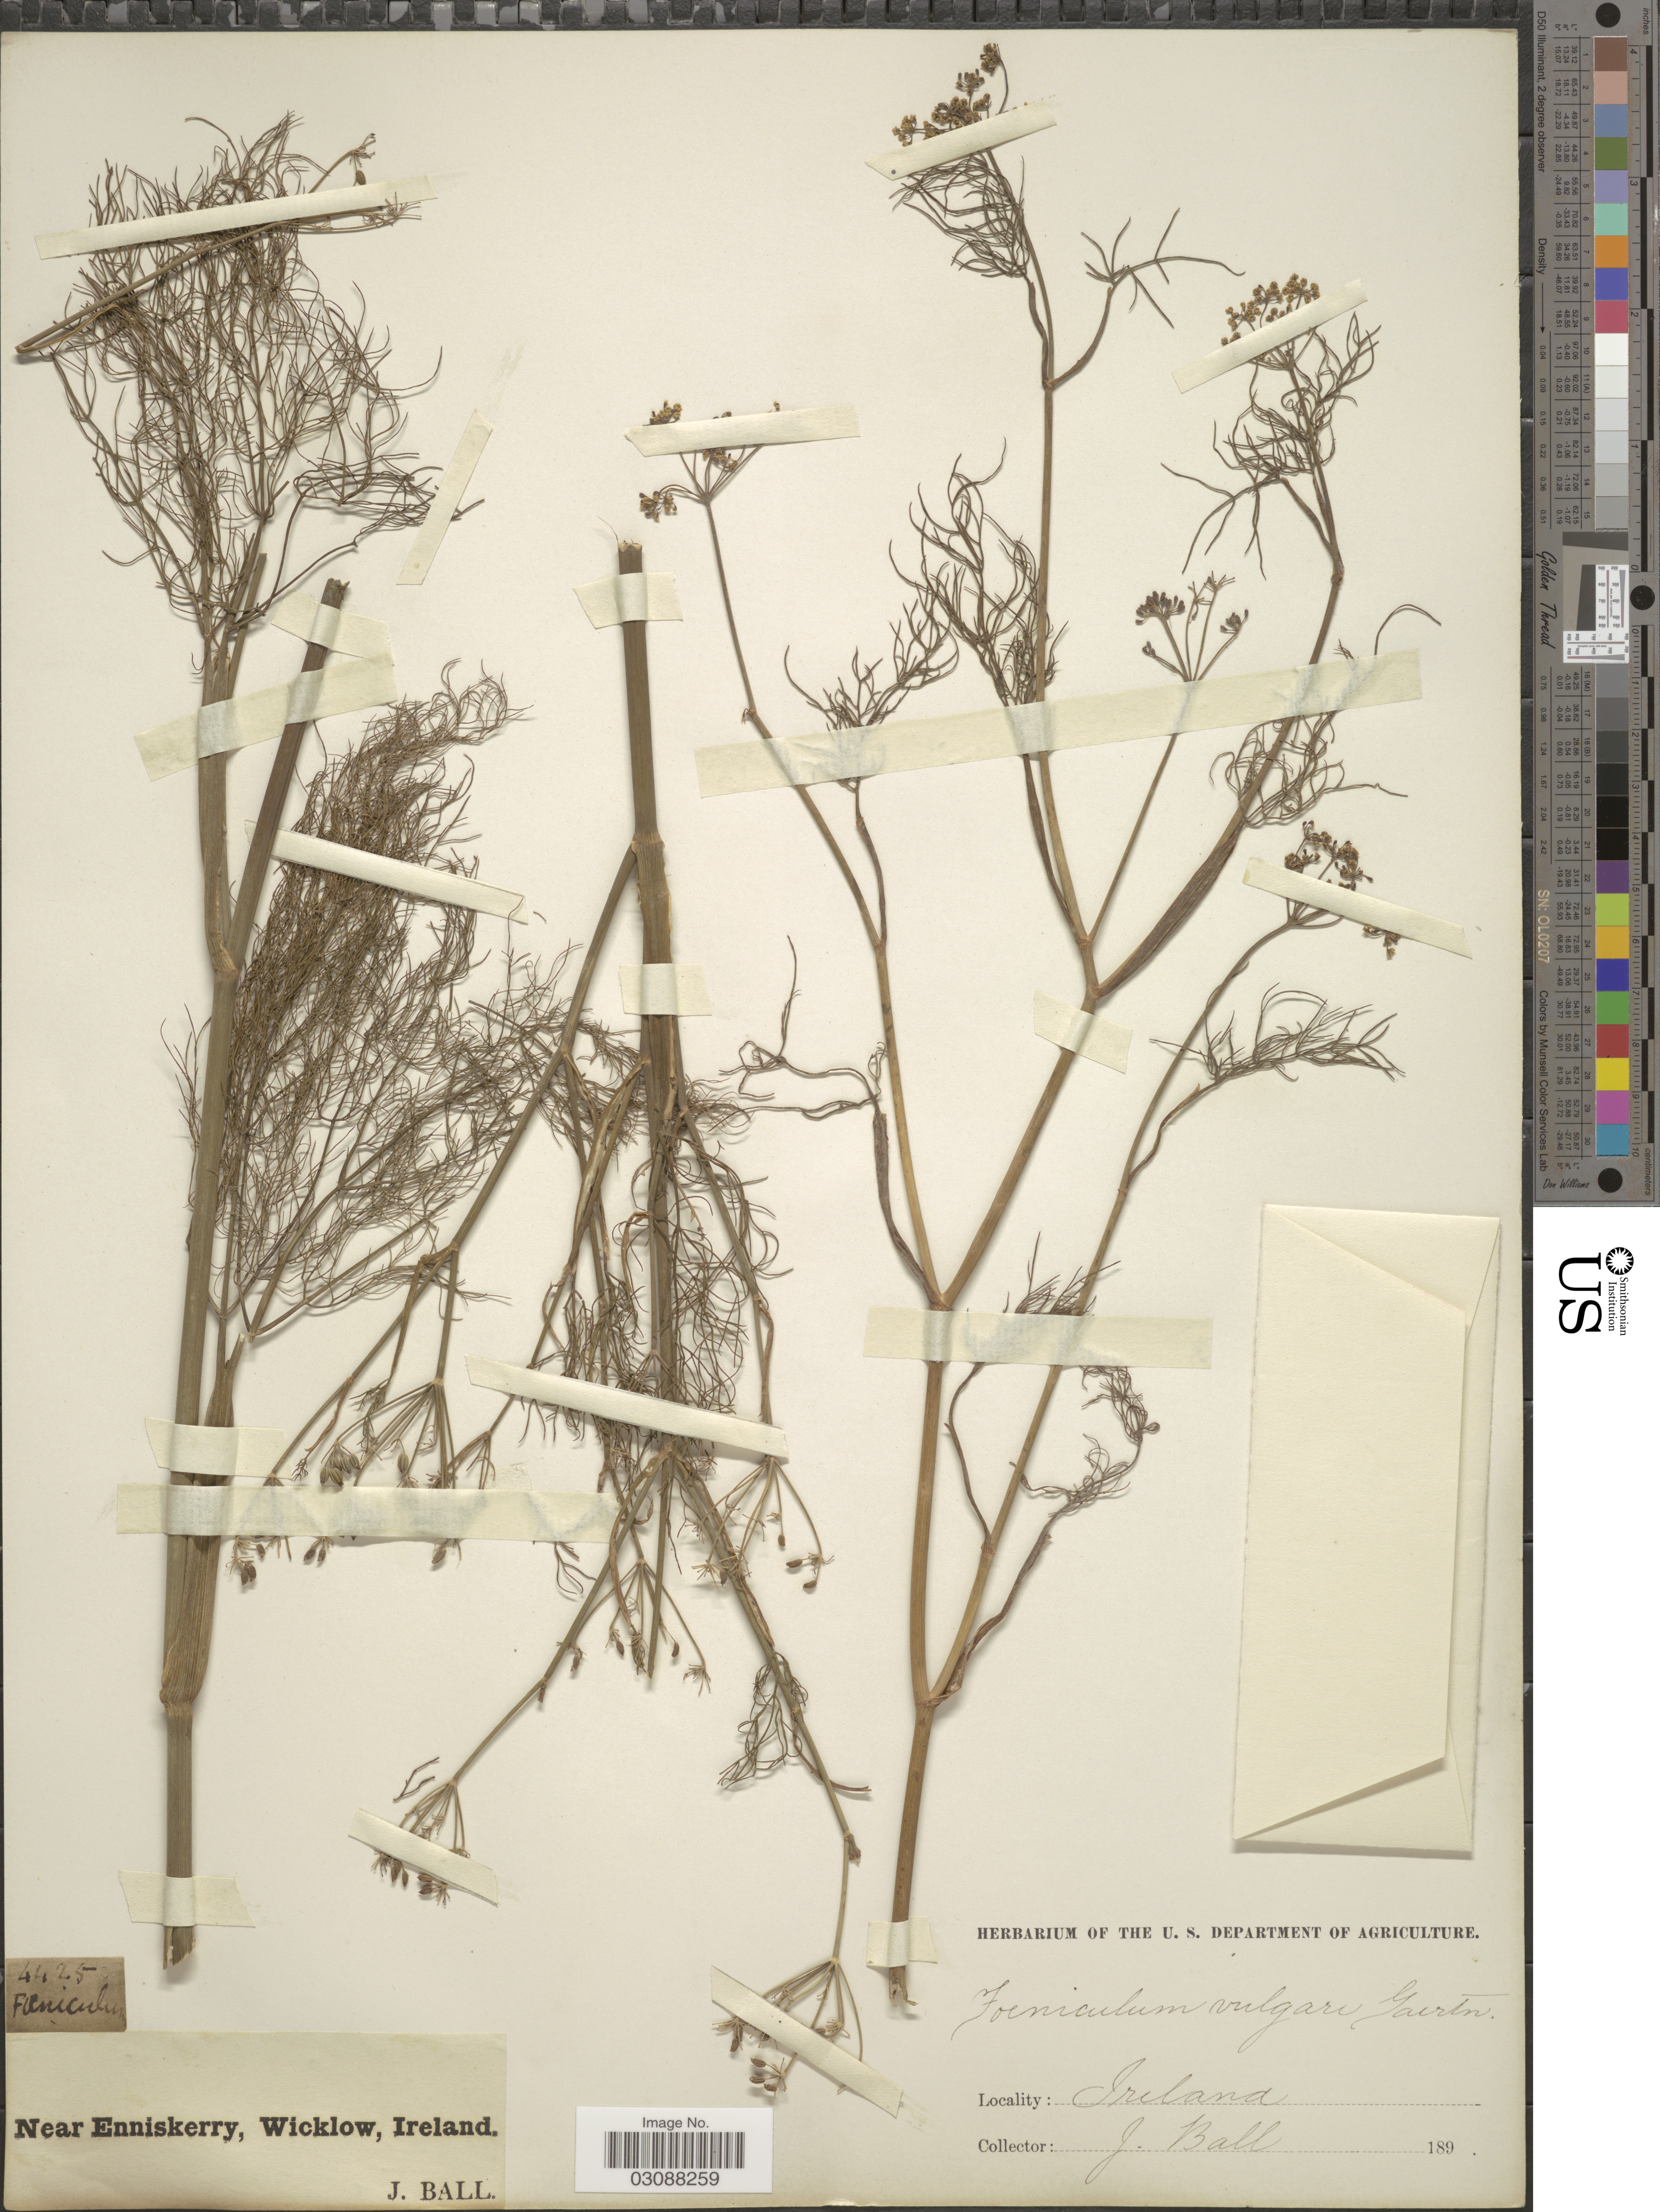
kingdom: Plantae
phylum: Tracheophyta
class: Magnoliopsida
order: Apiales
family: Apiaceae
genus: Foeniculum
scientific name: Foeniculum vulgare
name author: Mill.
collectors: J. Ball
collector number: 4425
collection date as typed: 189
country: Ireland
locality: Near Enniskerry, Wicklow.